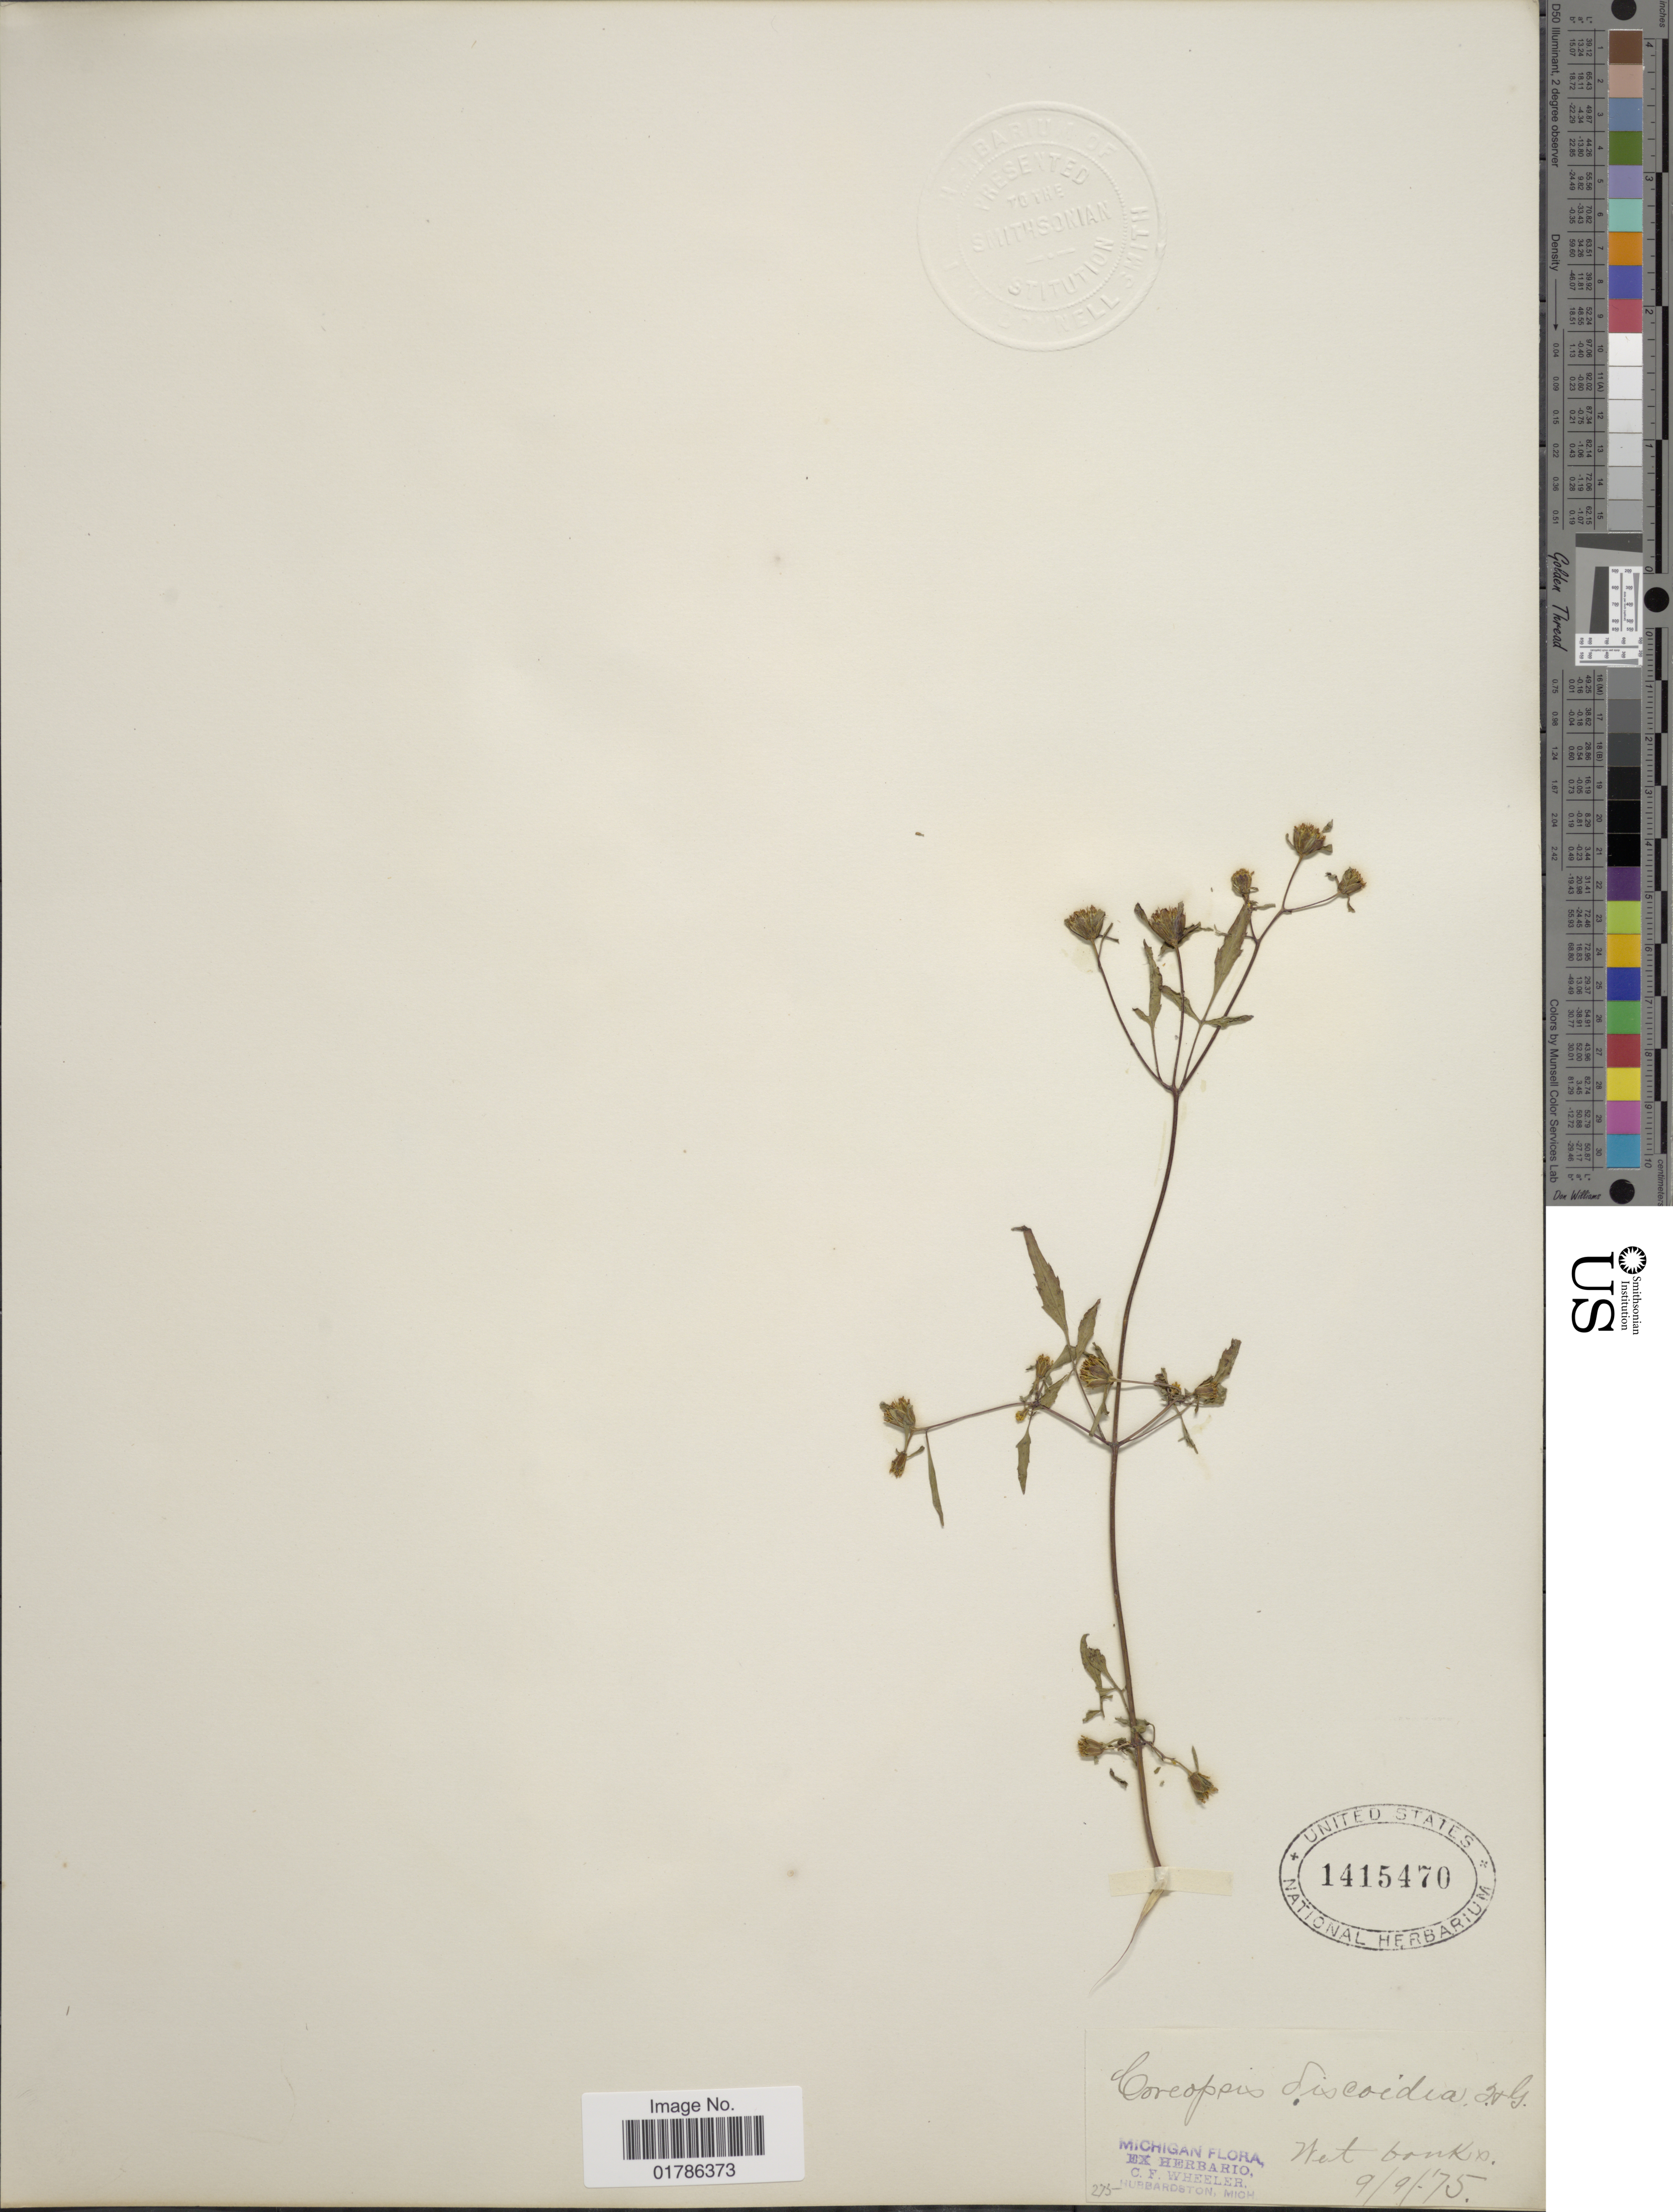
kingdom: Plantae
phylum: Tracheophyta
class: Magnoliopsida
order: Asterales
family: Asteraceae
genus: Bidens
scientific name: Bidens discoidea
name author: (Torr. & A. Gray) Britton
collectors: ex herb. Wheeler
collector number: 275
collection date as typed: Transcribed d/m/y: 9/9/75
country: United States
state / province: Michigan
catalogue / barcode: US 1415470